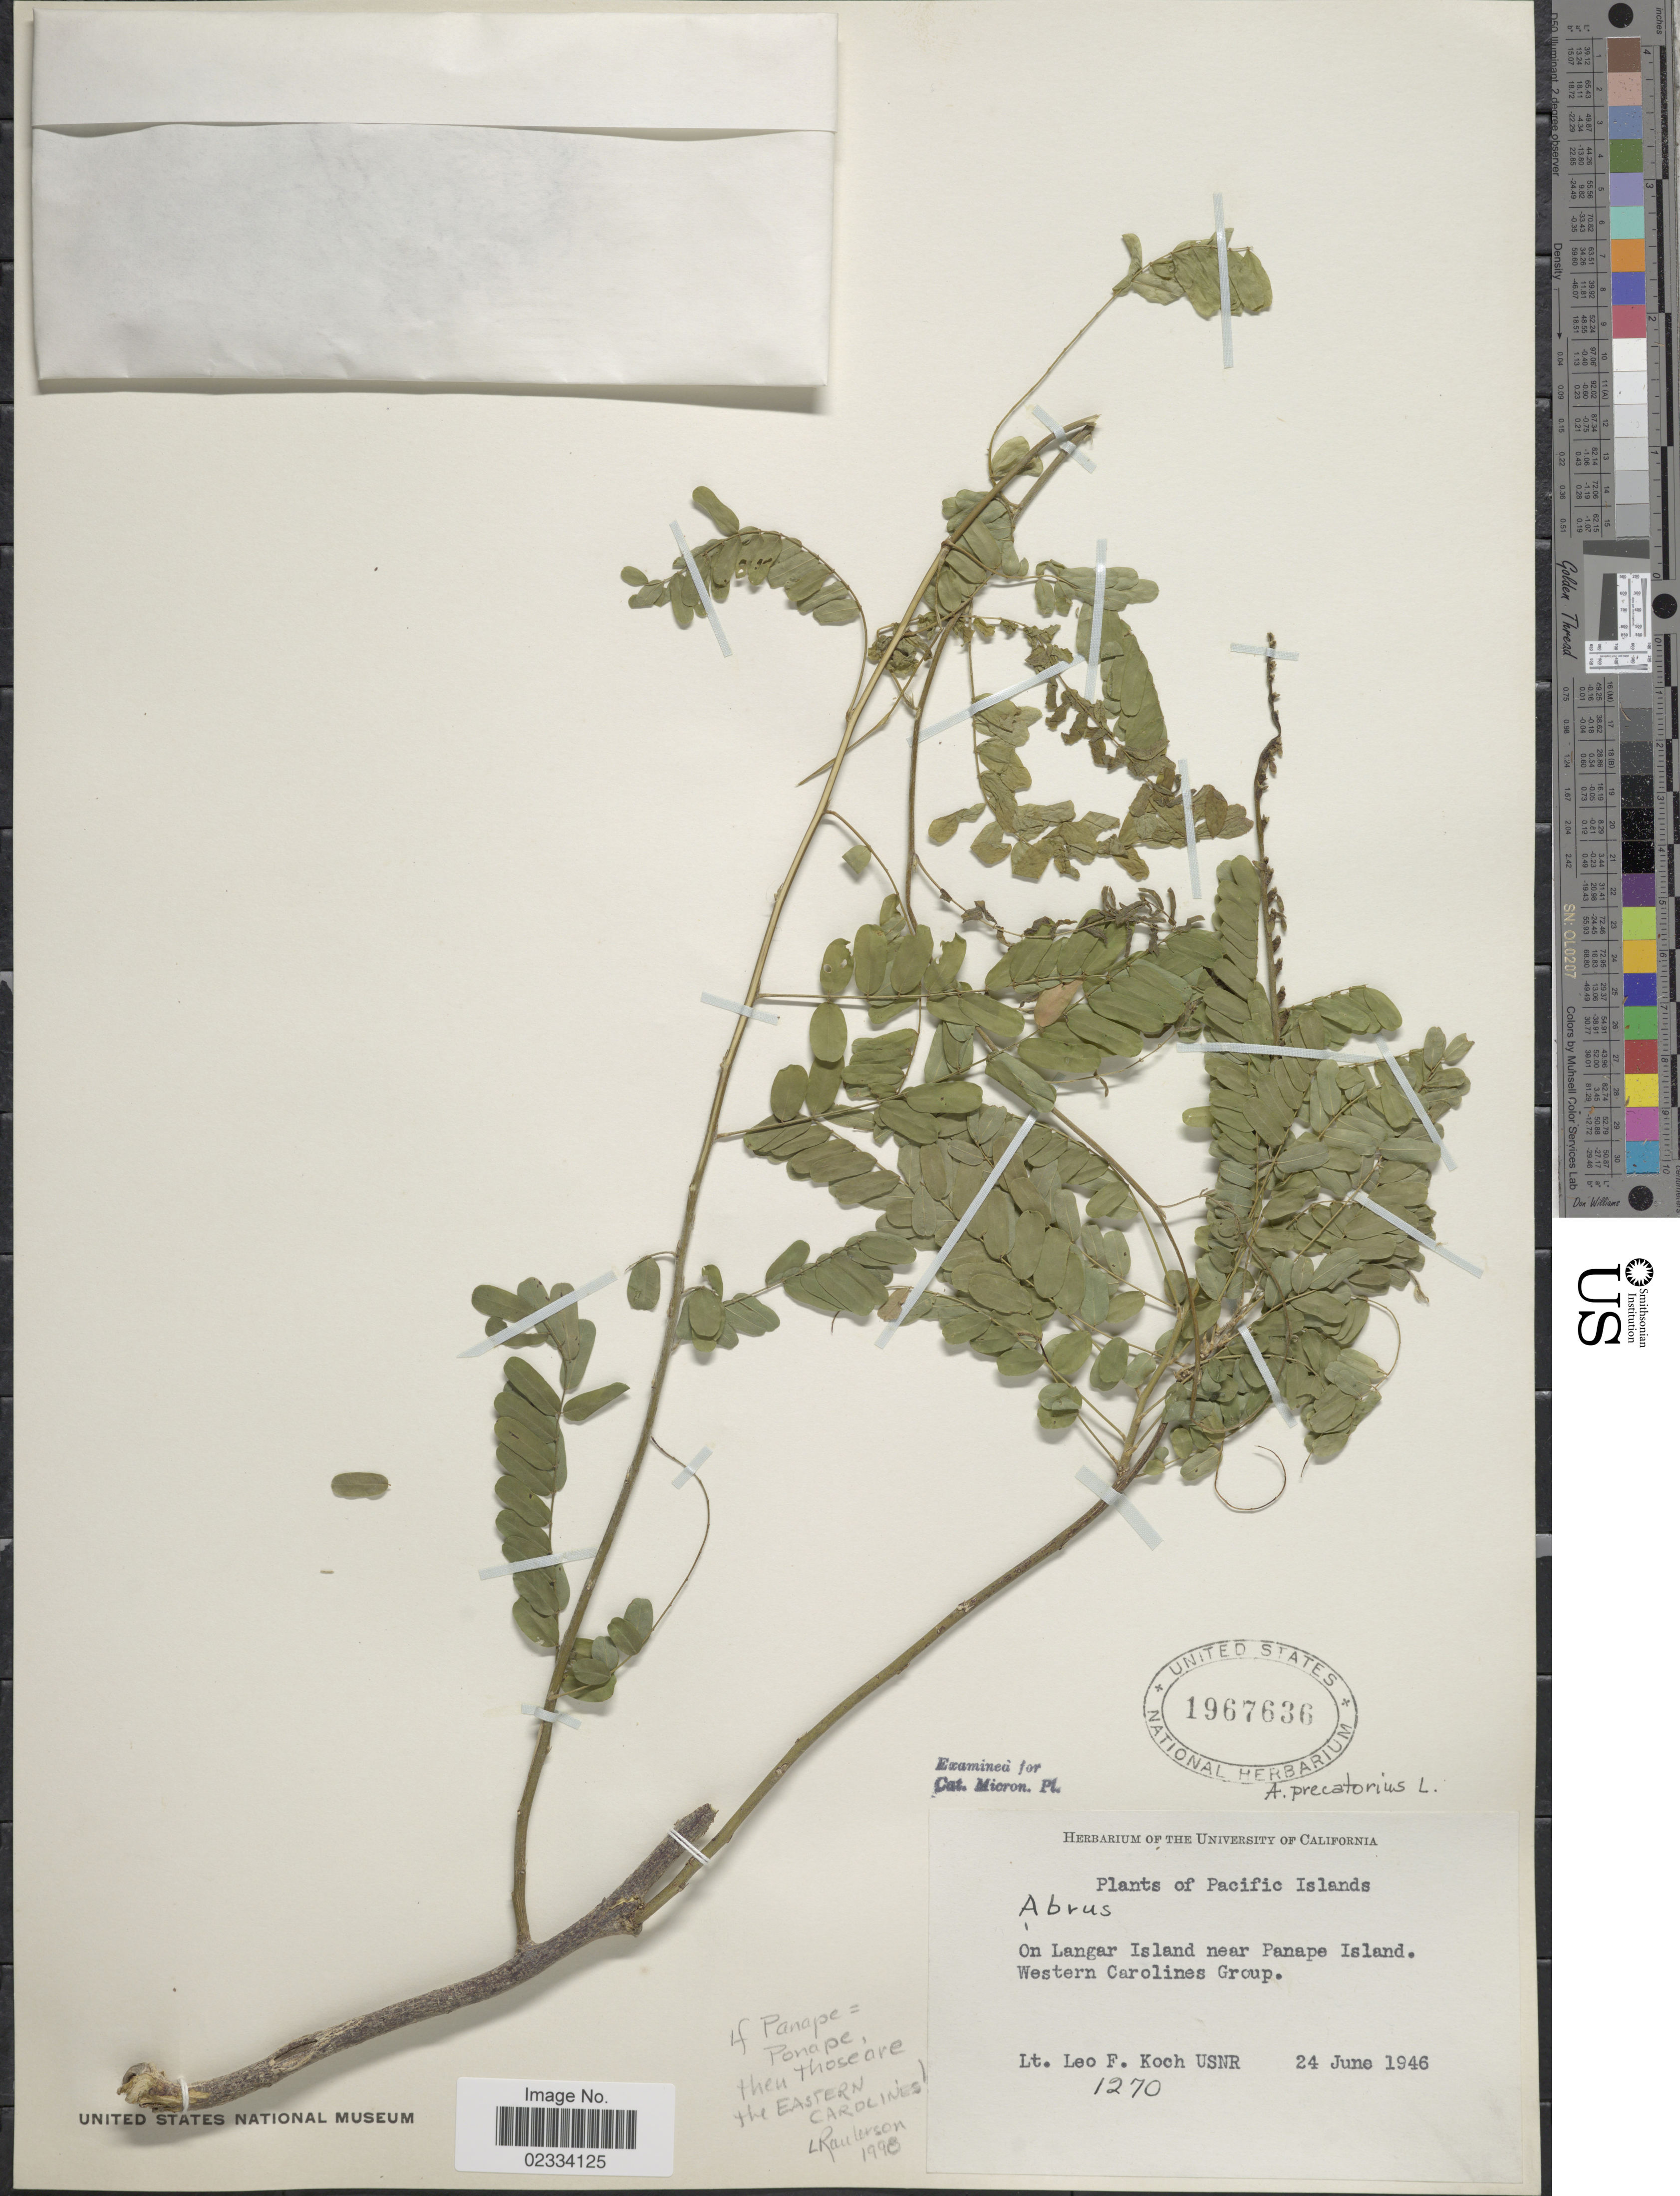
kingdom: Plantae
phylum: Tracheophyta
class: Magnoliopsida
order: Fabales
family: Fabaceae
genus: Abrus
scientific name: Abrus precatorius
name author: L.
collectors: L. F. Koch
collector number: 1270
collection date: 1946-06-24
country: U.S. Administered Pacific Islands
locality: Pacific Islands. On Langar Island near Panape Island. Western Carolines Group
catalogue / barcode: US 1967636